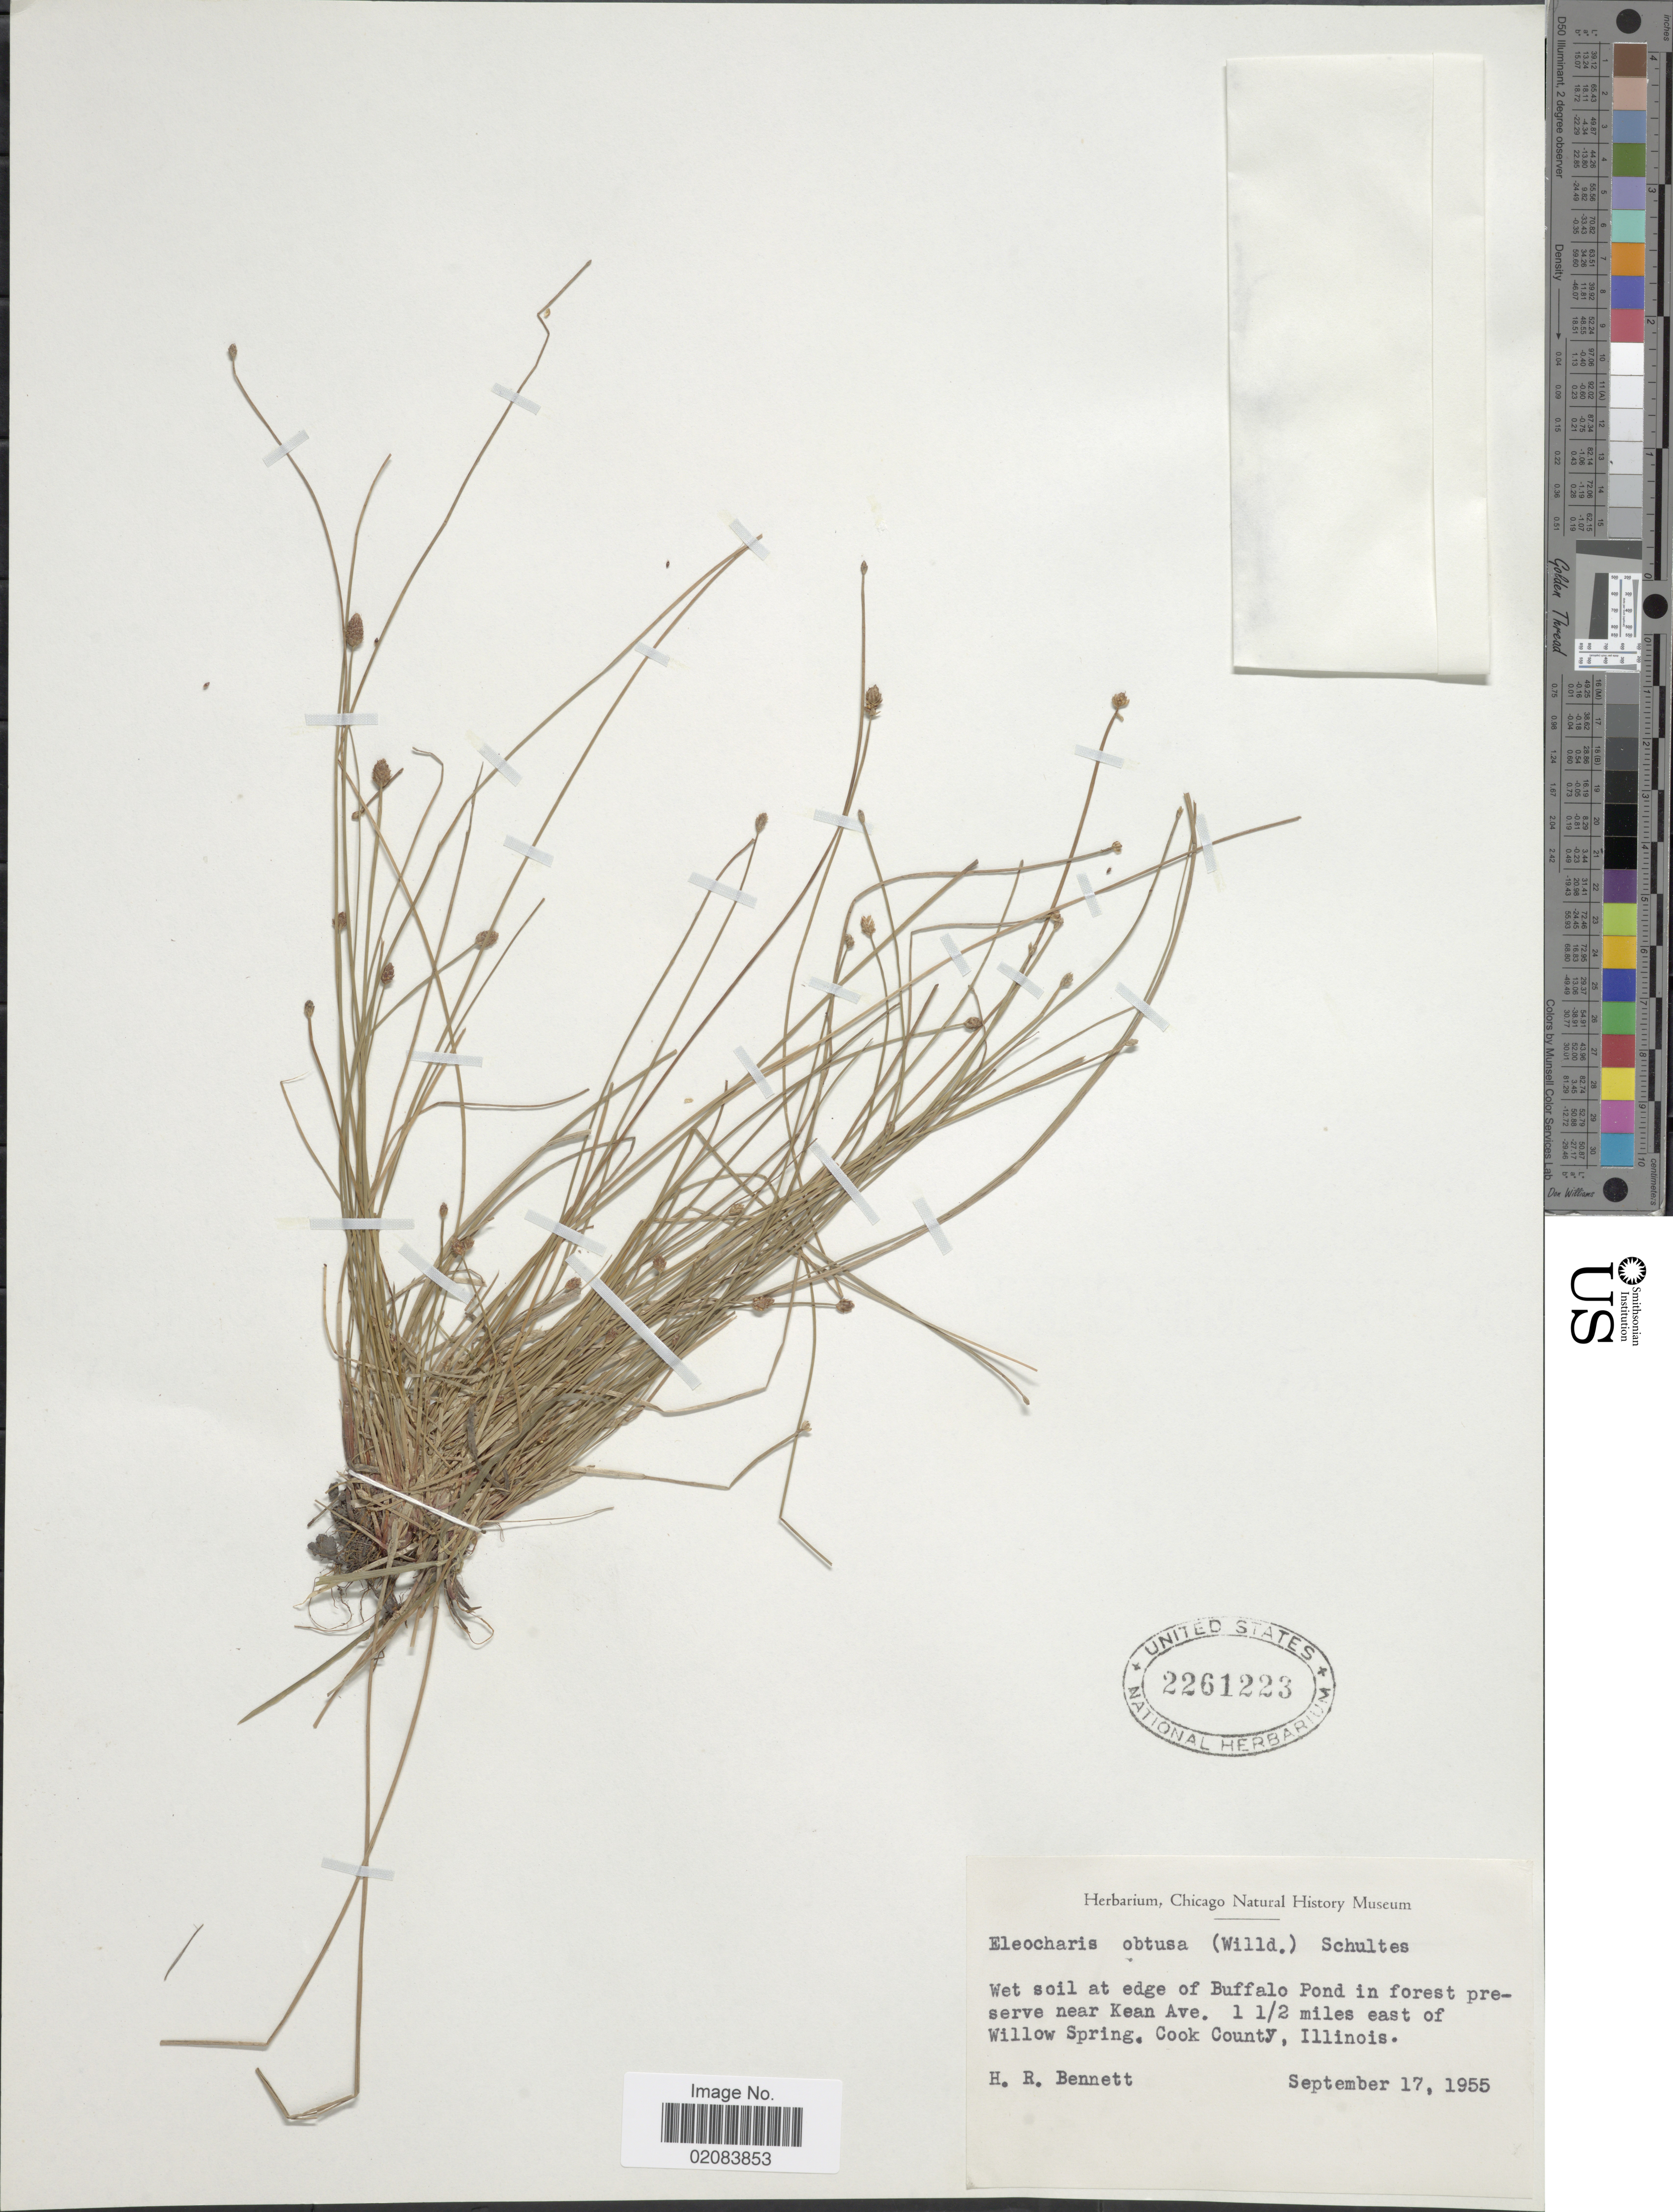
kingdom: Plantae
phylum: Tracheophyta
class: Liliopsida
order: Poales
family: Cyperaceae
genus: Eleocharis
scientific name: Eleocharis obtusa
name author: (Willd.) Schult.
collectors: H. R. Bennett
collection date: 1955-09-17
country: United States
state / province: Illinois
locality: At edge of Buffalo Pond in forest preserve near Kean Ave. 1 1/2 miles east of Willow Spring, Cook County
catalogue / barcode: US 2261223